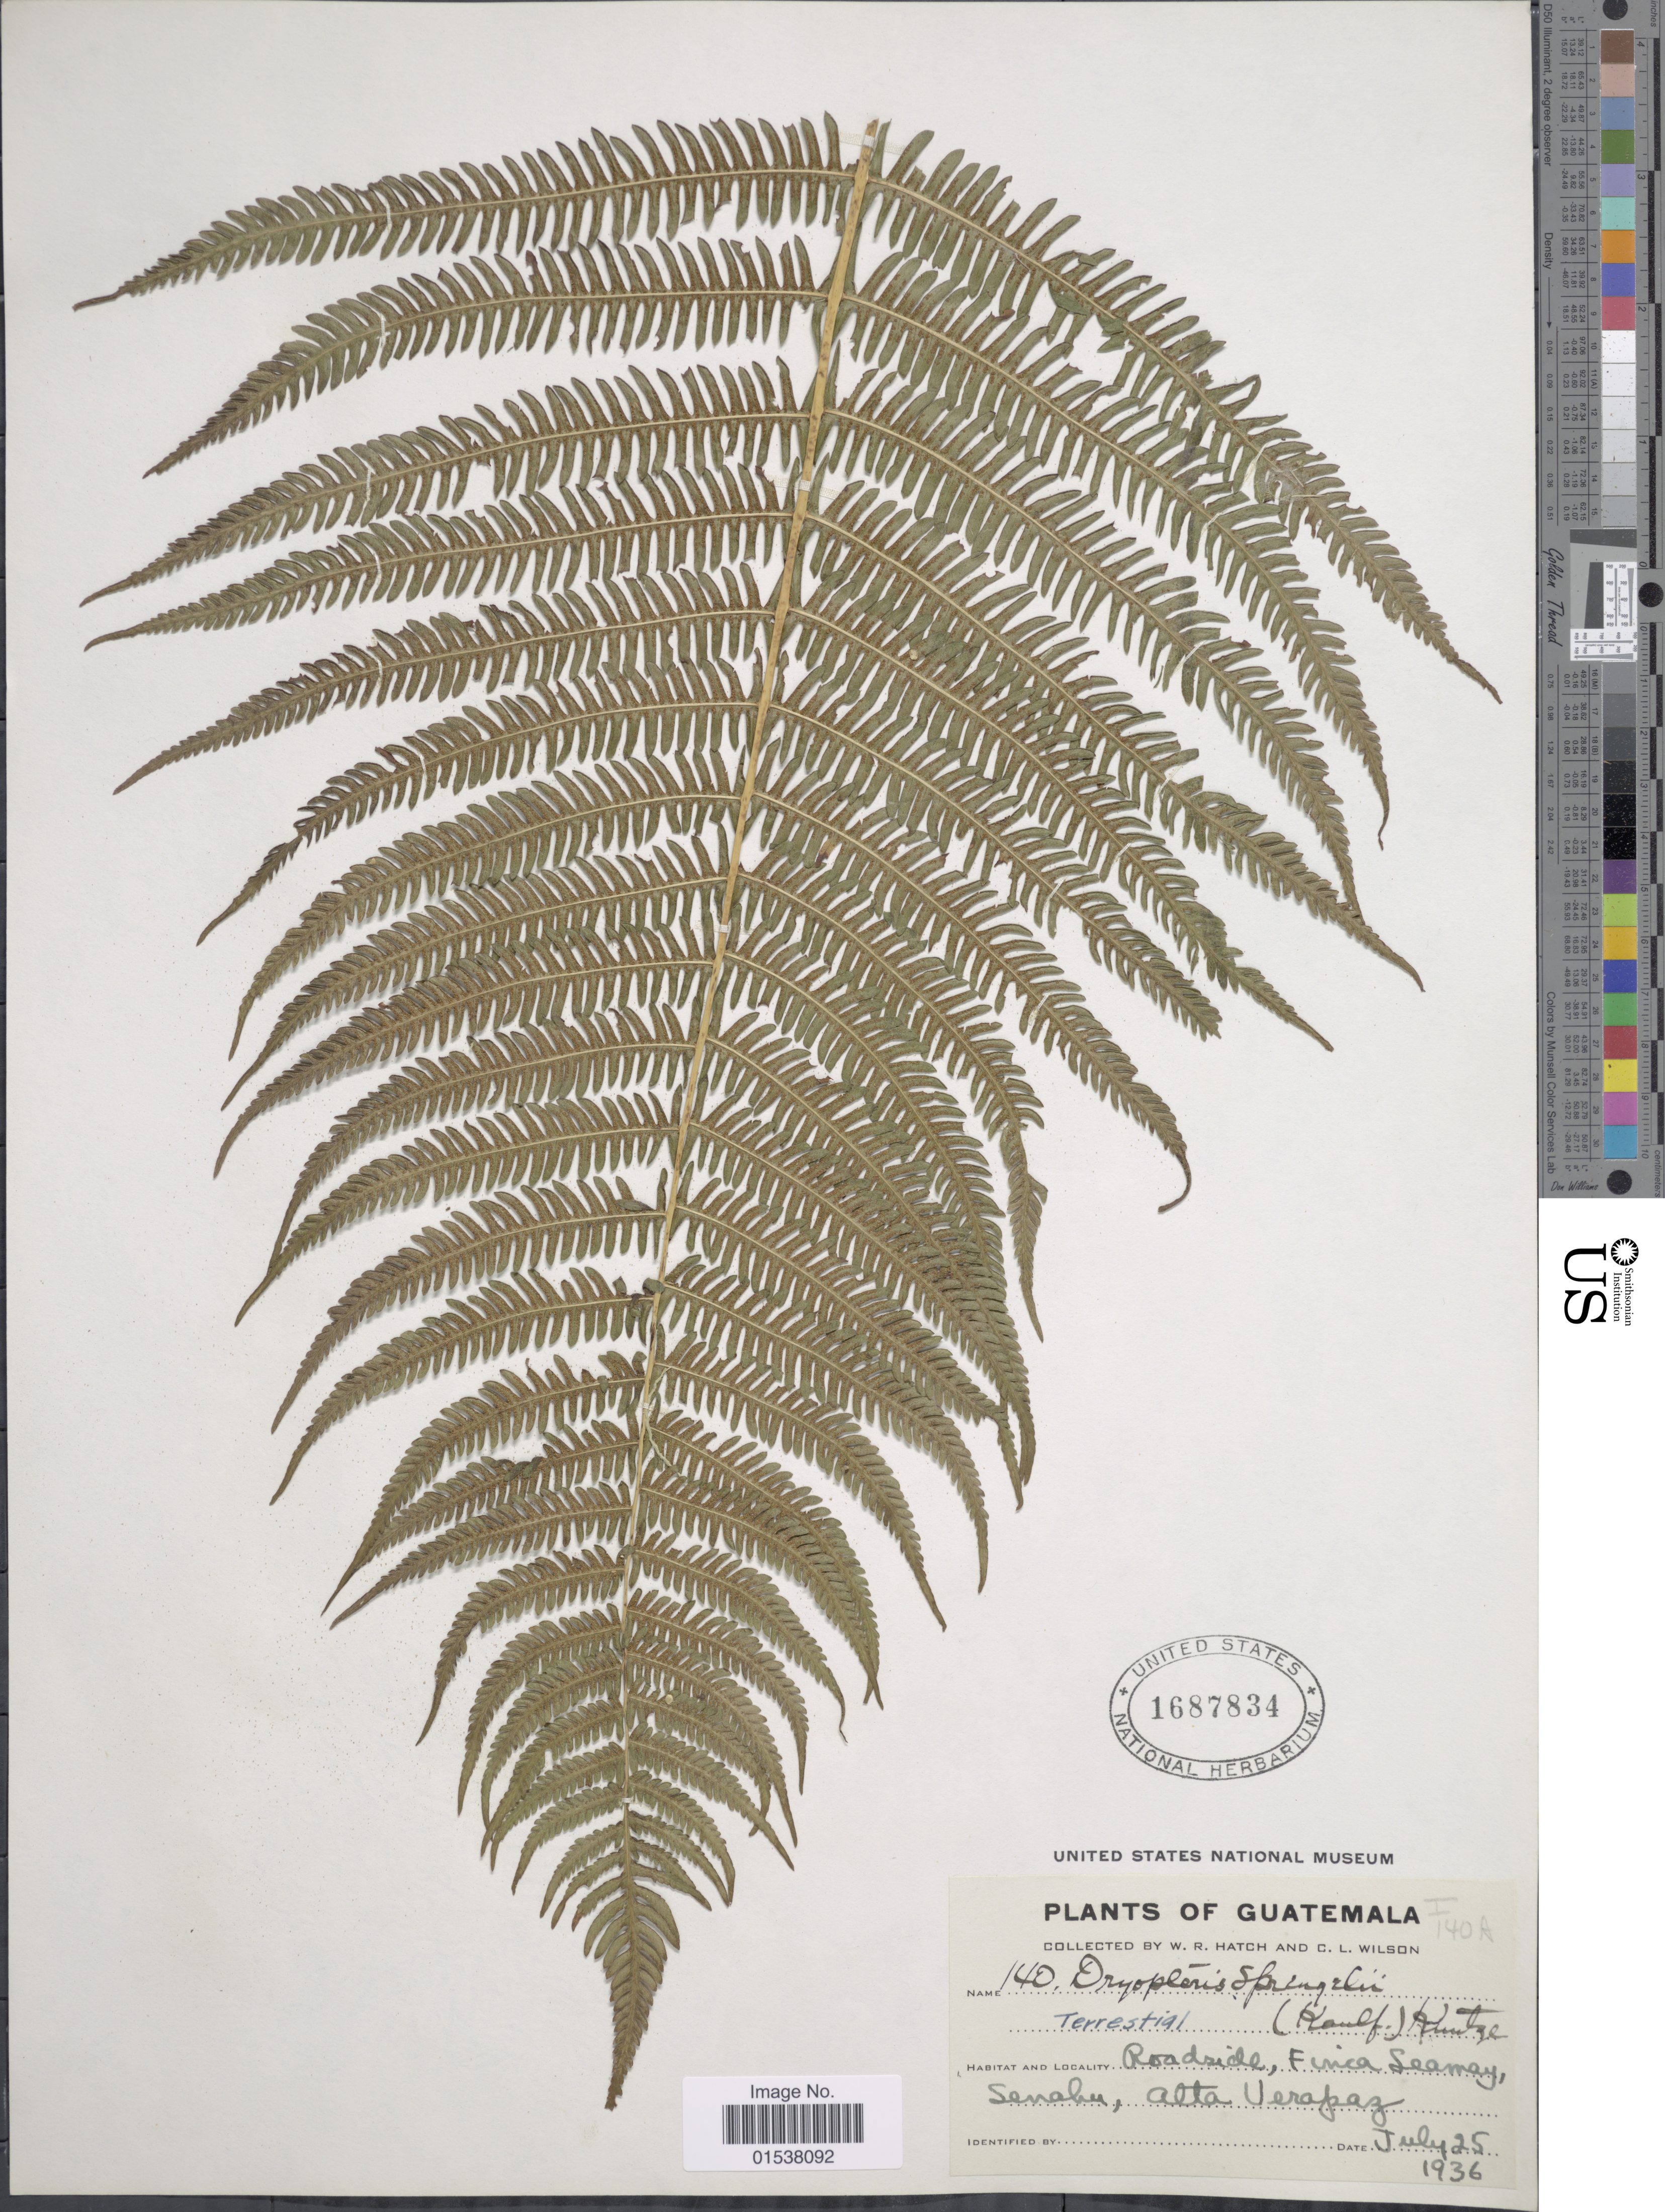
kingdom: Plantae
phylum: Tracheophyta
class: Polypodiopsida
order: Polypodiales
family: Thelypteridaceae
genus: Amauropelta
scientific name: Amauropelta balbisii (Spreng.) comb. nov., ined. 2015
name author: (Spreng.)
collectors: W. Hatch & C. L. Wilson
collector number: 140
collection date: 1936-07-25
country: Guatemala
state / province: Alta Verapaz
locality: Roadside, Finca Seamay, Senahu, Alta Verapaz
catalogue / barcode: US 1687834